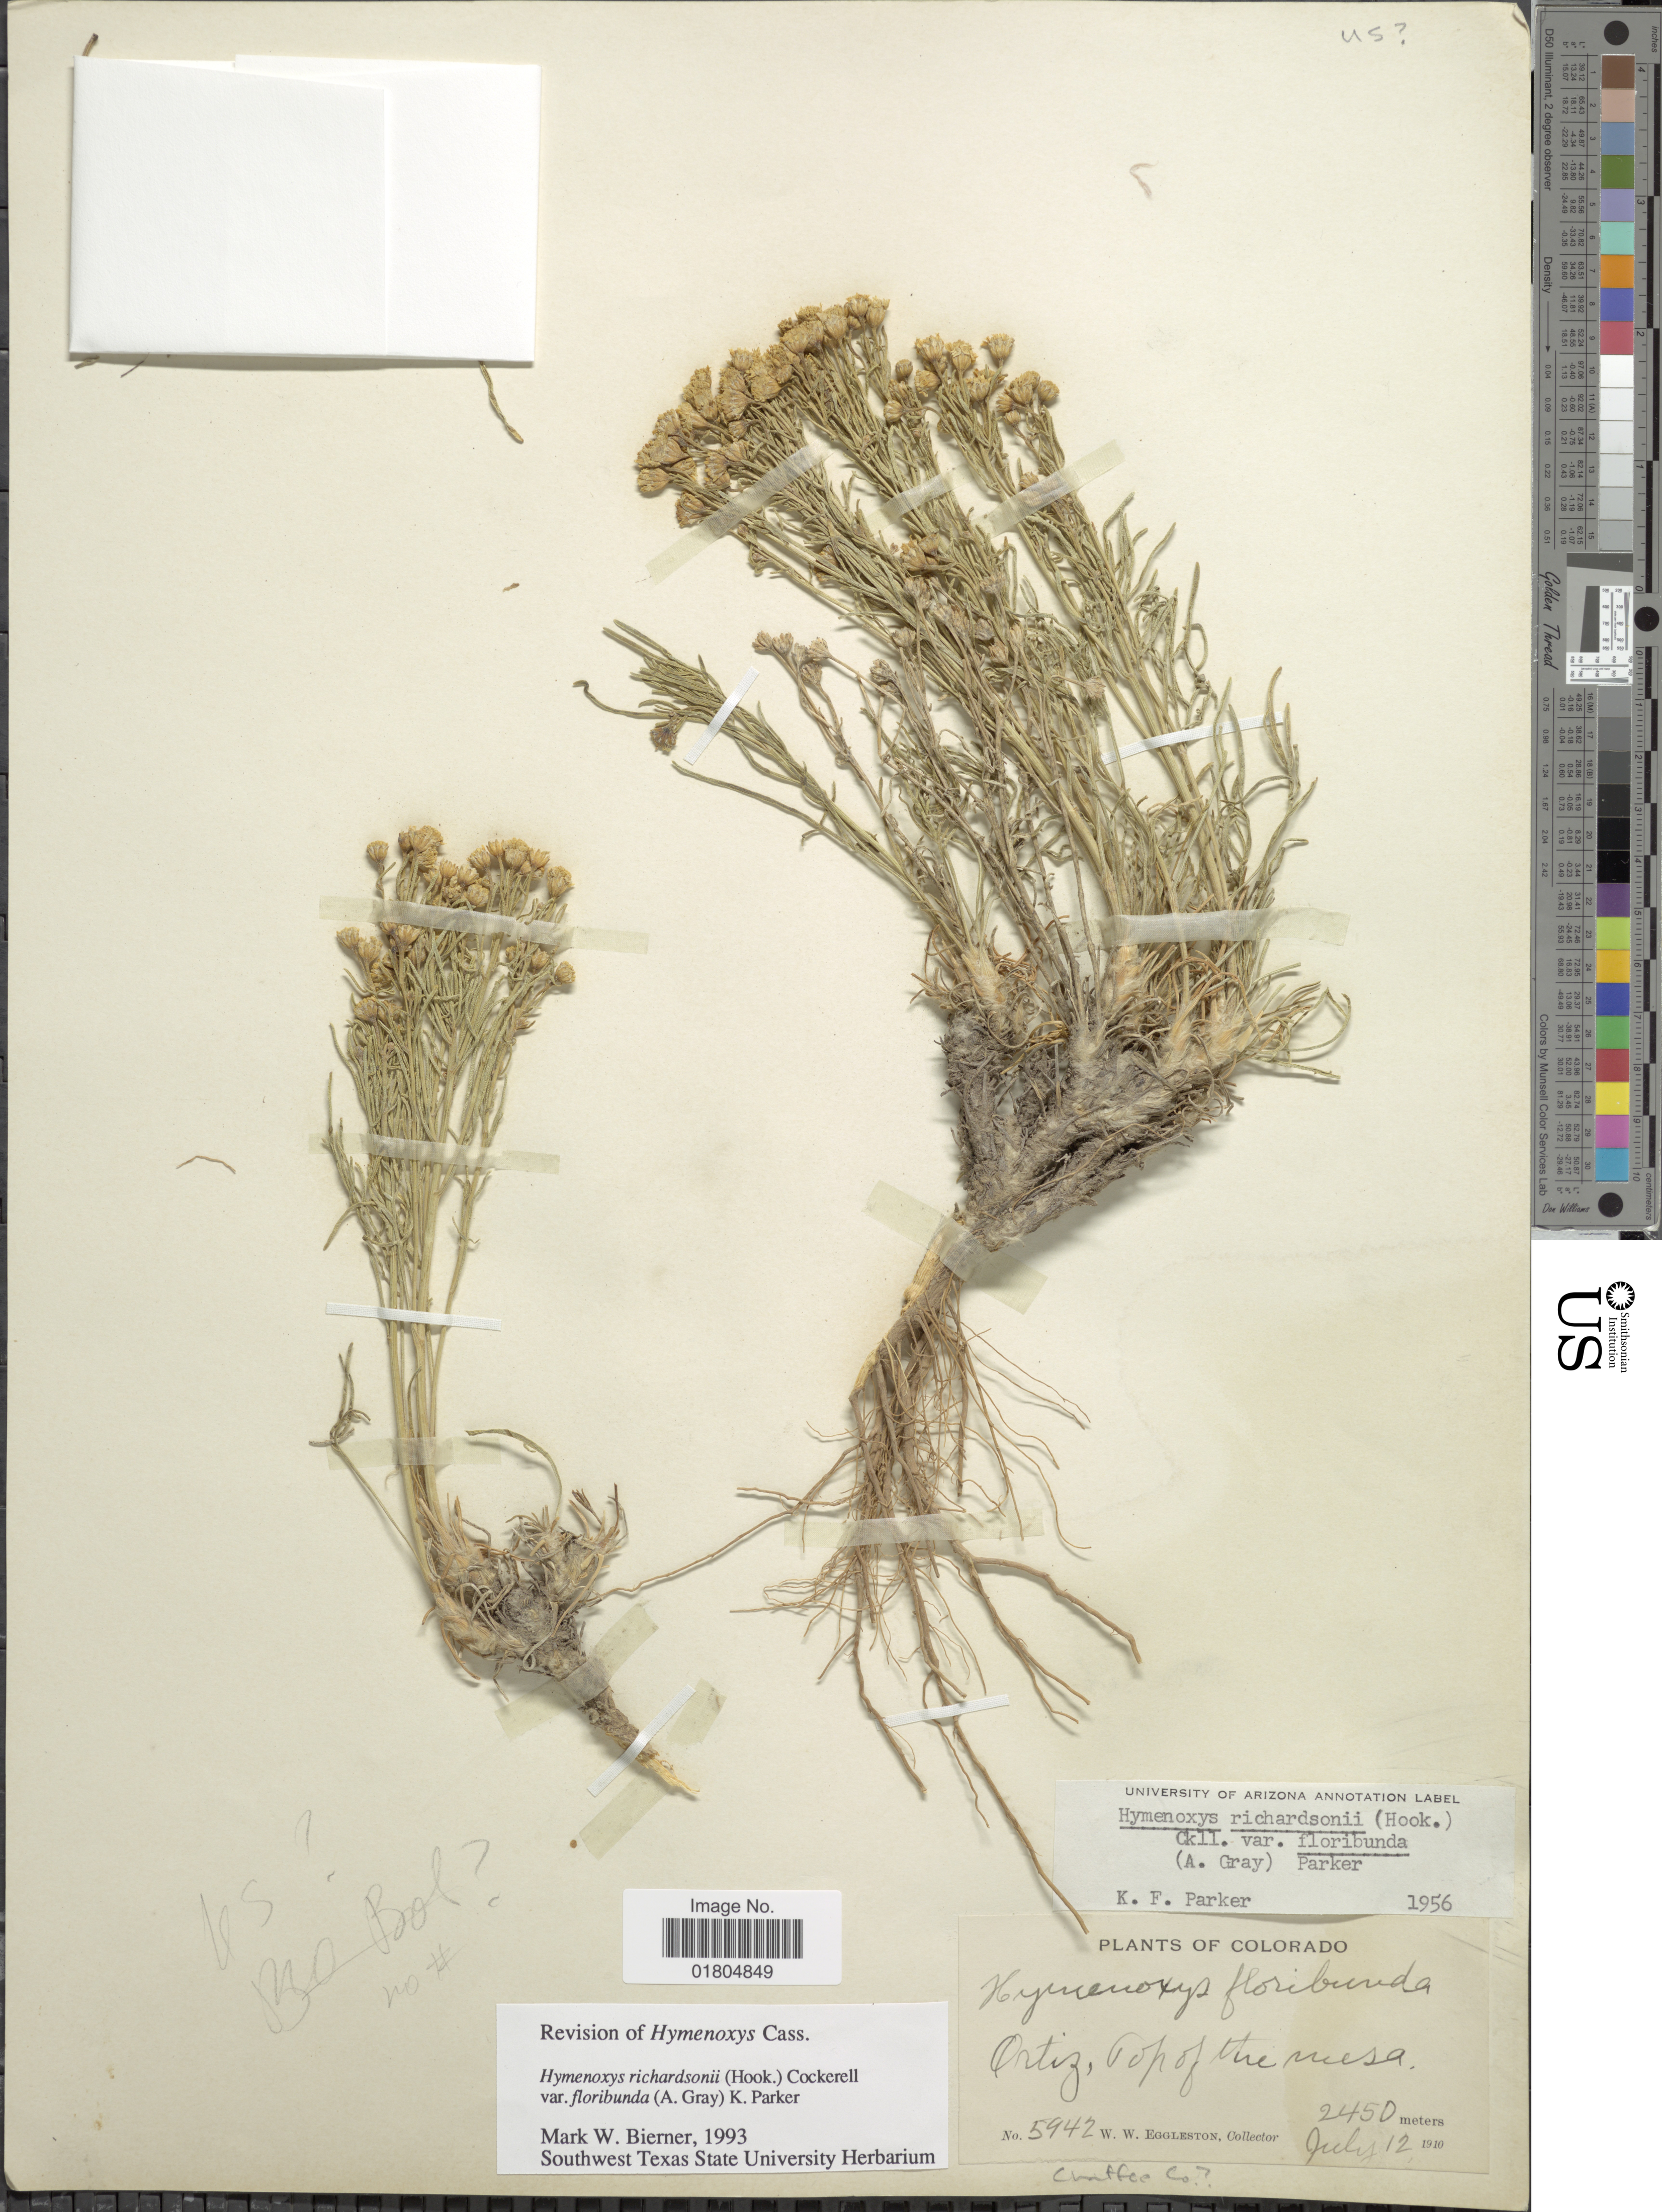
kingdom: Plantae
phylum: Tracheophyta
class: Magnoliopsida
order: Asterales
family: Asteraceae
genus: Hymenoxys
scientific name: Hymenoxys richardsonii var. floribunda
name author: (A. Gray) K.F. Parker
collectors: W. W. Eggleston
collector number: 5942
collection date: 1910-07-12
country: United States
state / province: Colorado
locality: Ortiz, Top of the meas. Chaffee Co.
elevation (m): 2450